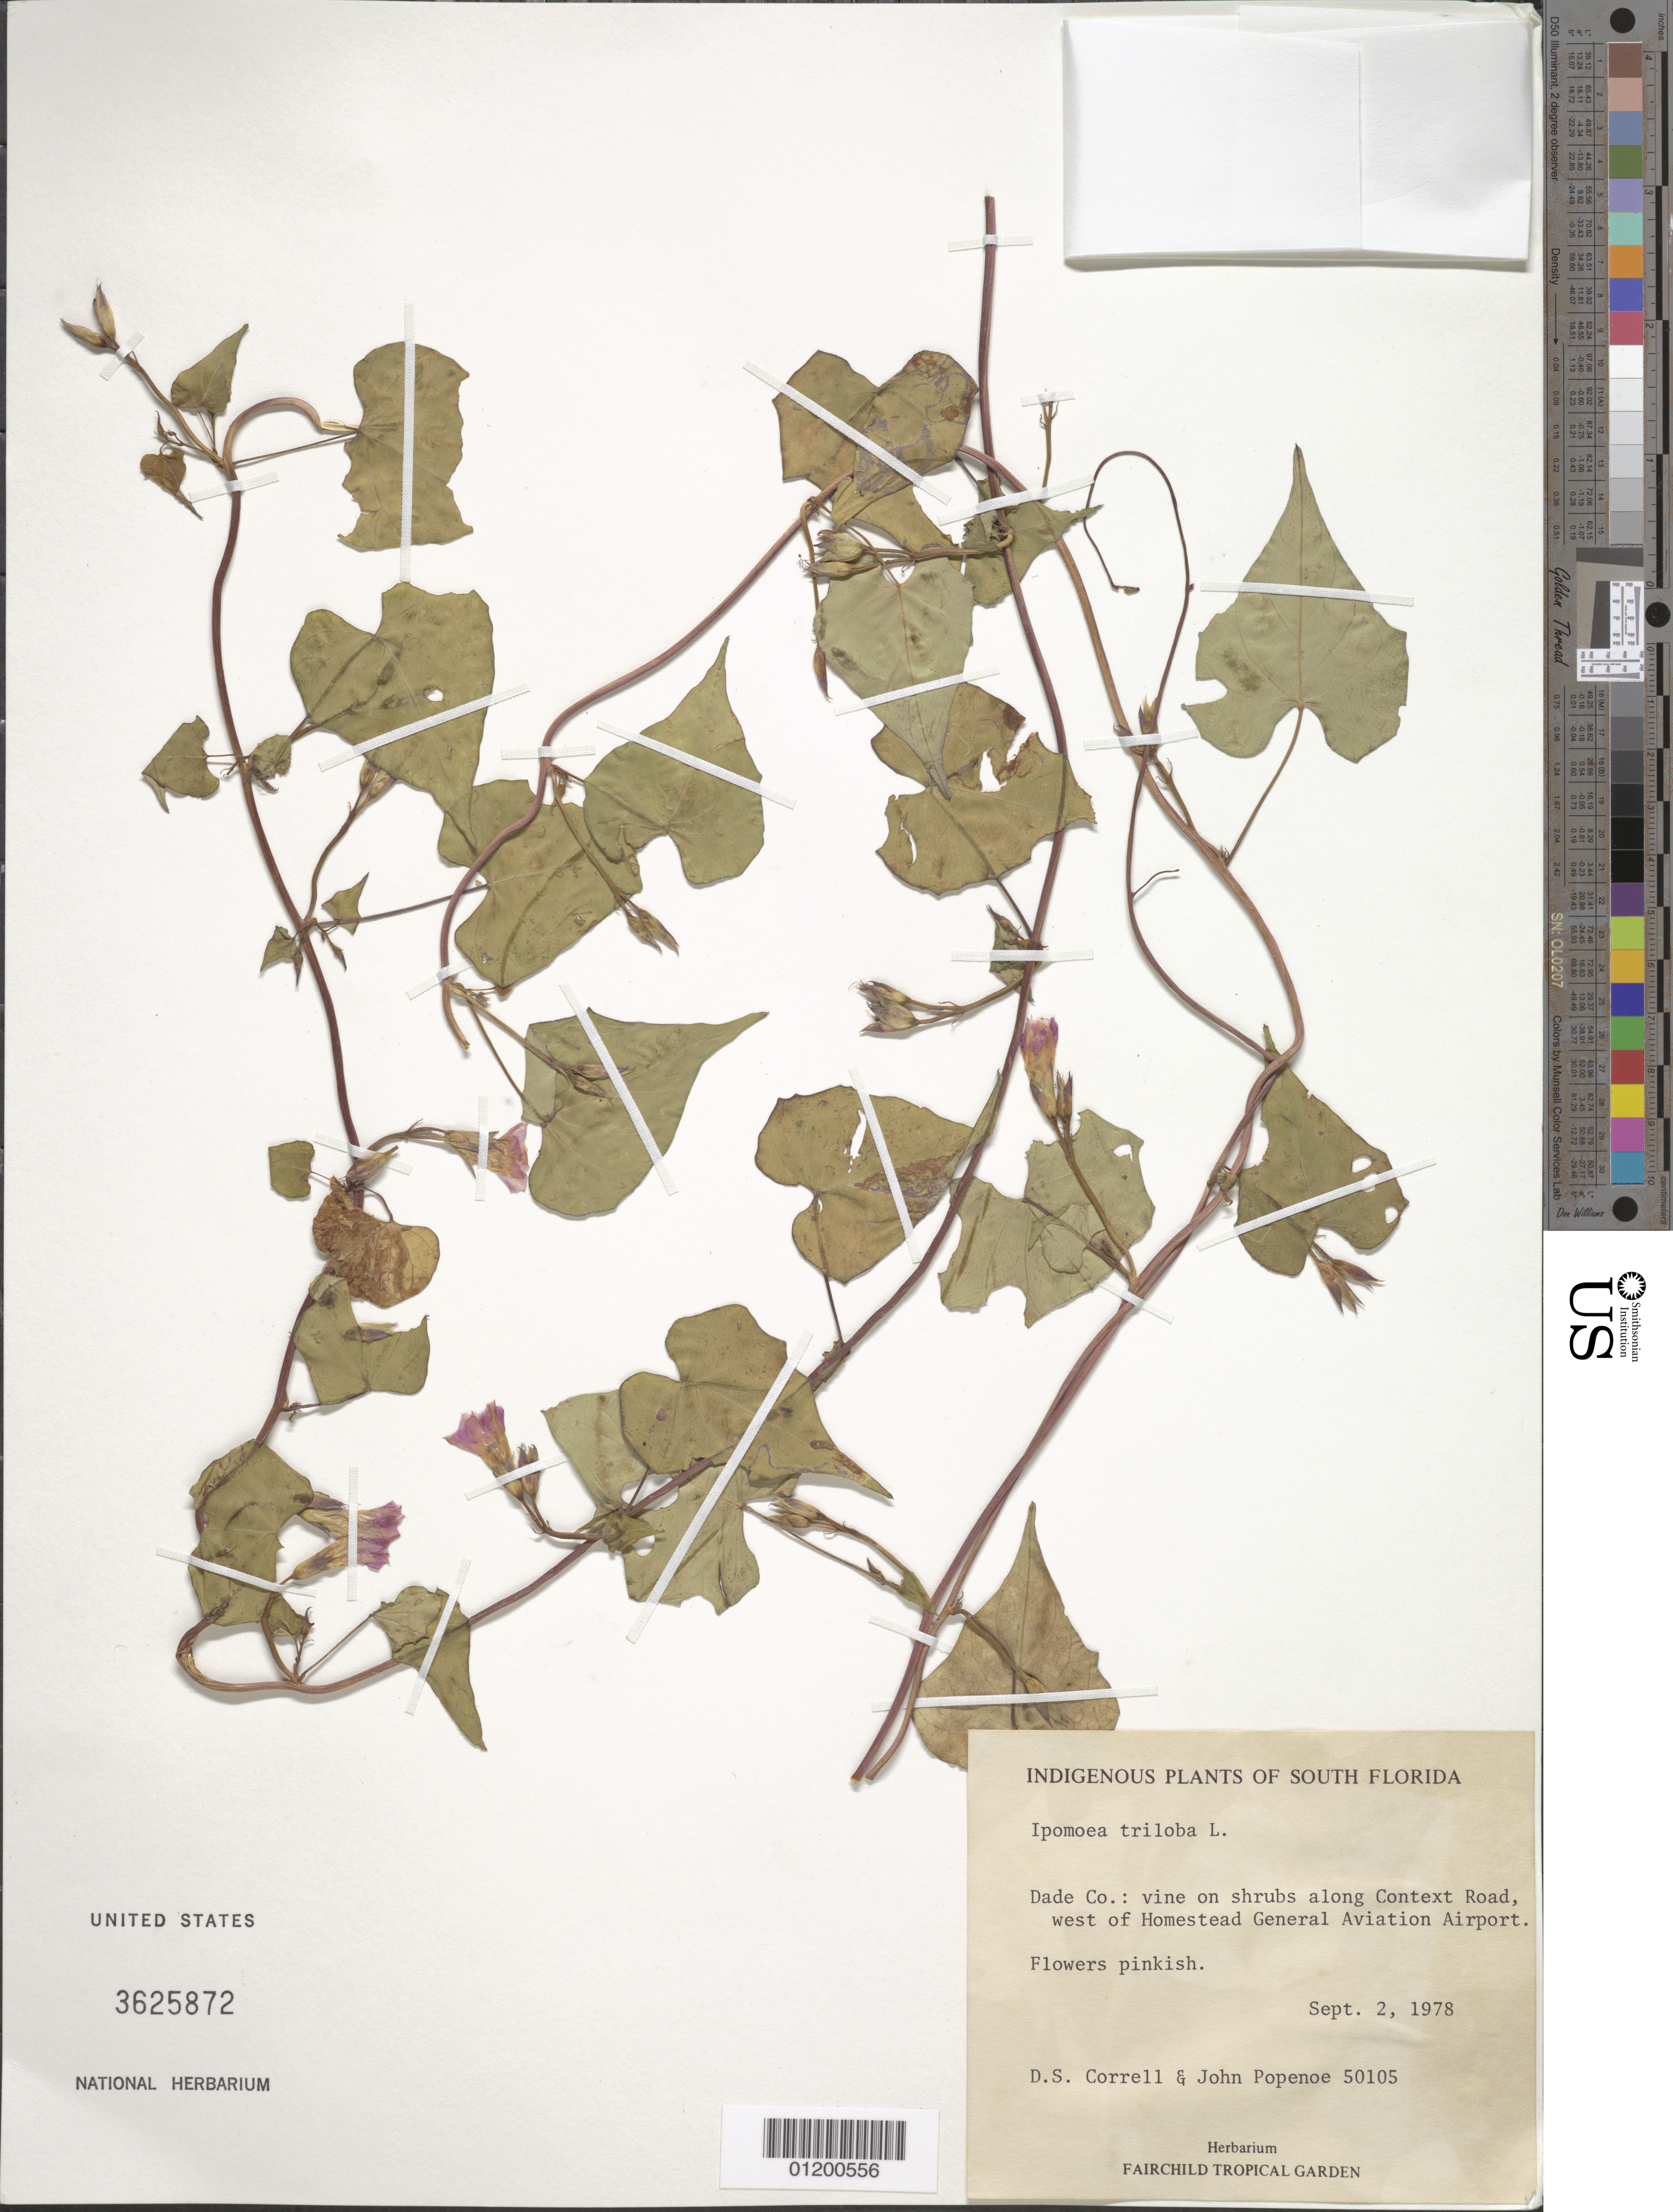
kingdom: Plantae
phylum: Tracheophyta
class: Magnoliopsida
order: Solanales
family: Convolvulaceae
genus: Ipomoea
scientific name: Ipomoea triloba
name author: L.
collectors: D. S. Correll, J. Popenoe & D. Livingstone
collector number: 50105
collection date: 1978-09-02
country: United States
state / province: Florida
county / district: Dade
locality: Along Context Road, W of Homestead General Aviation Airport.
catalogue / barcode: US 3625872